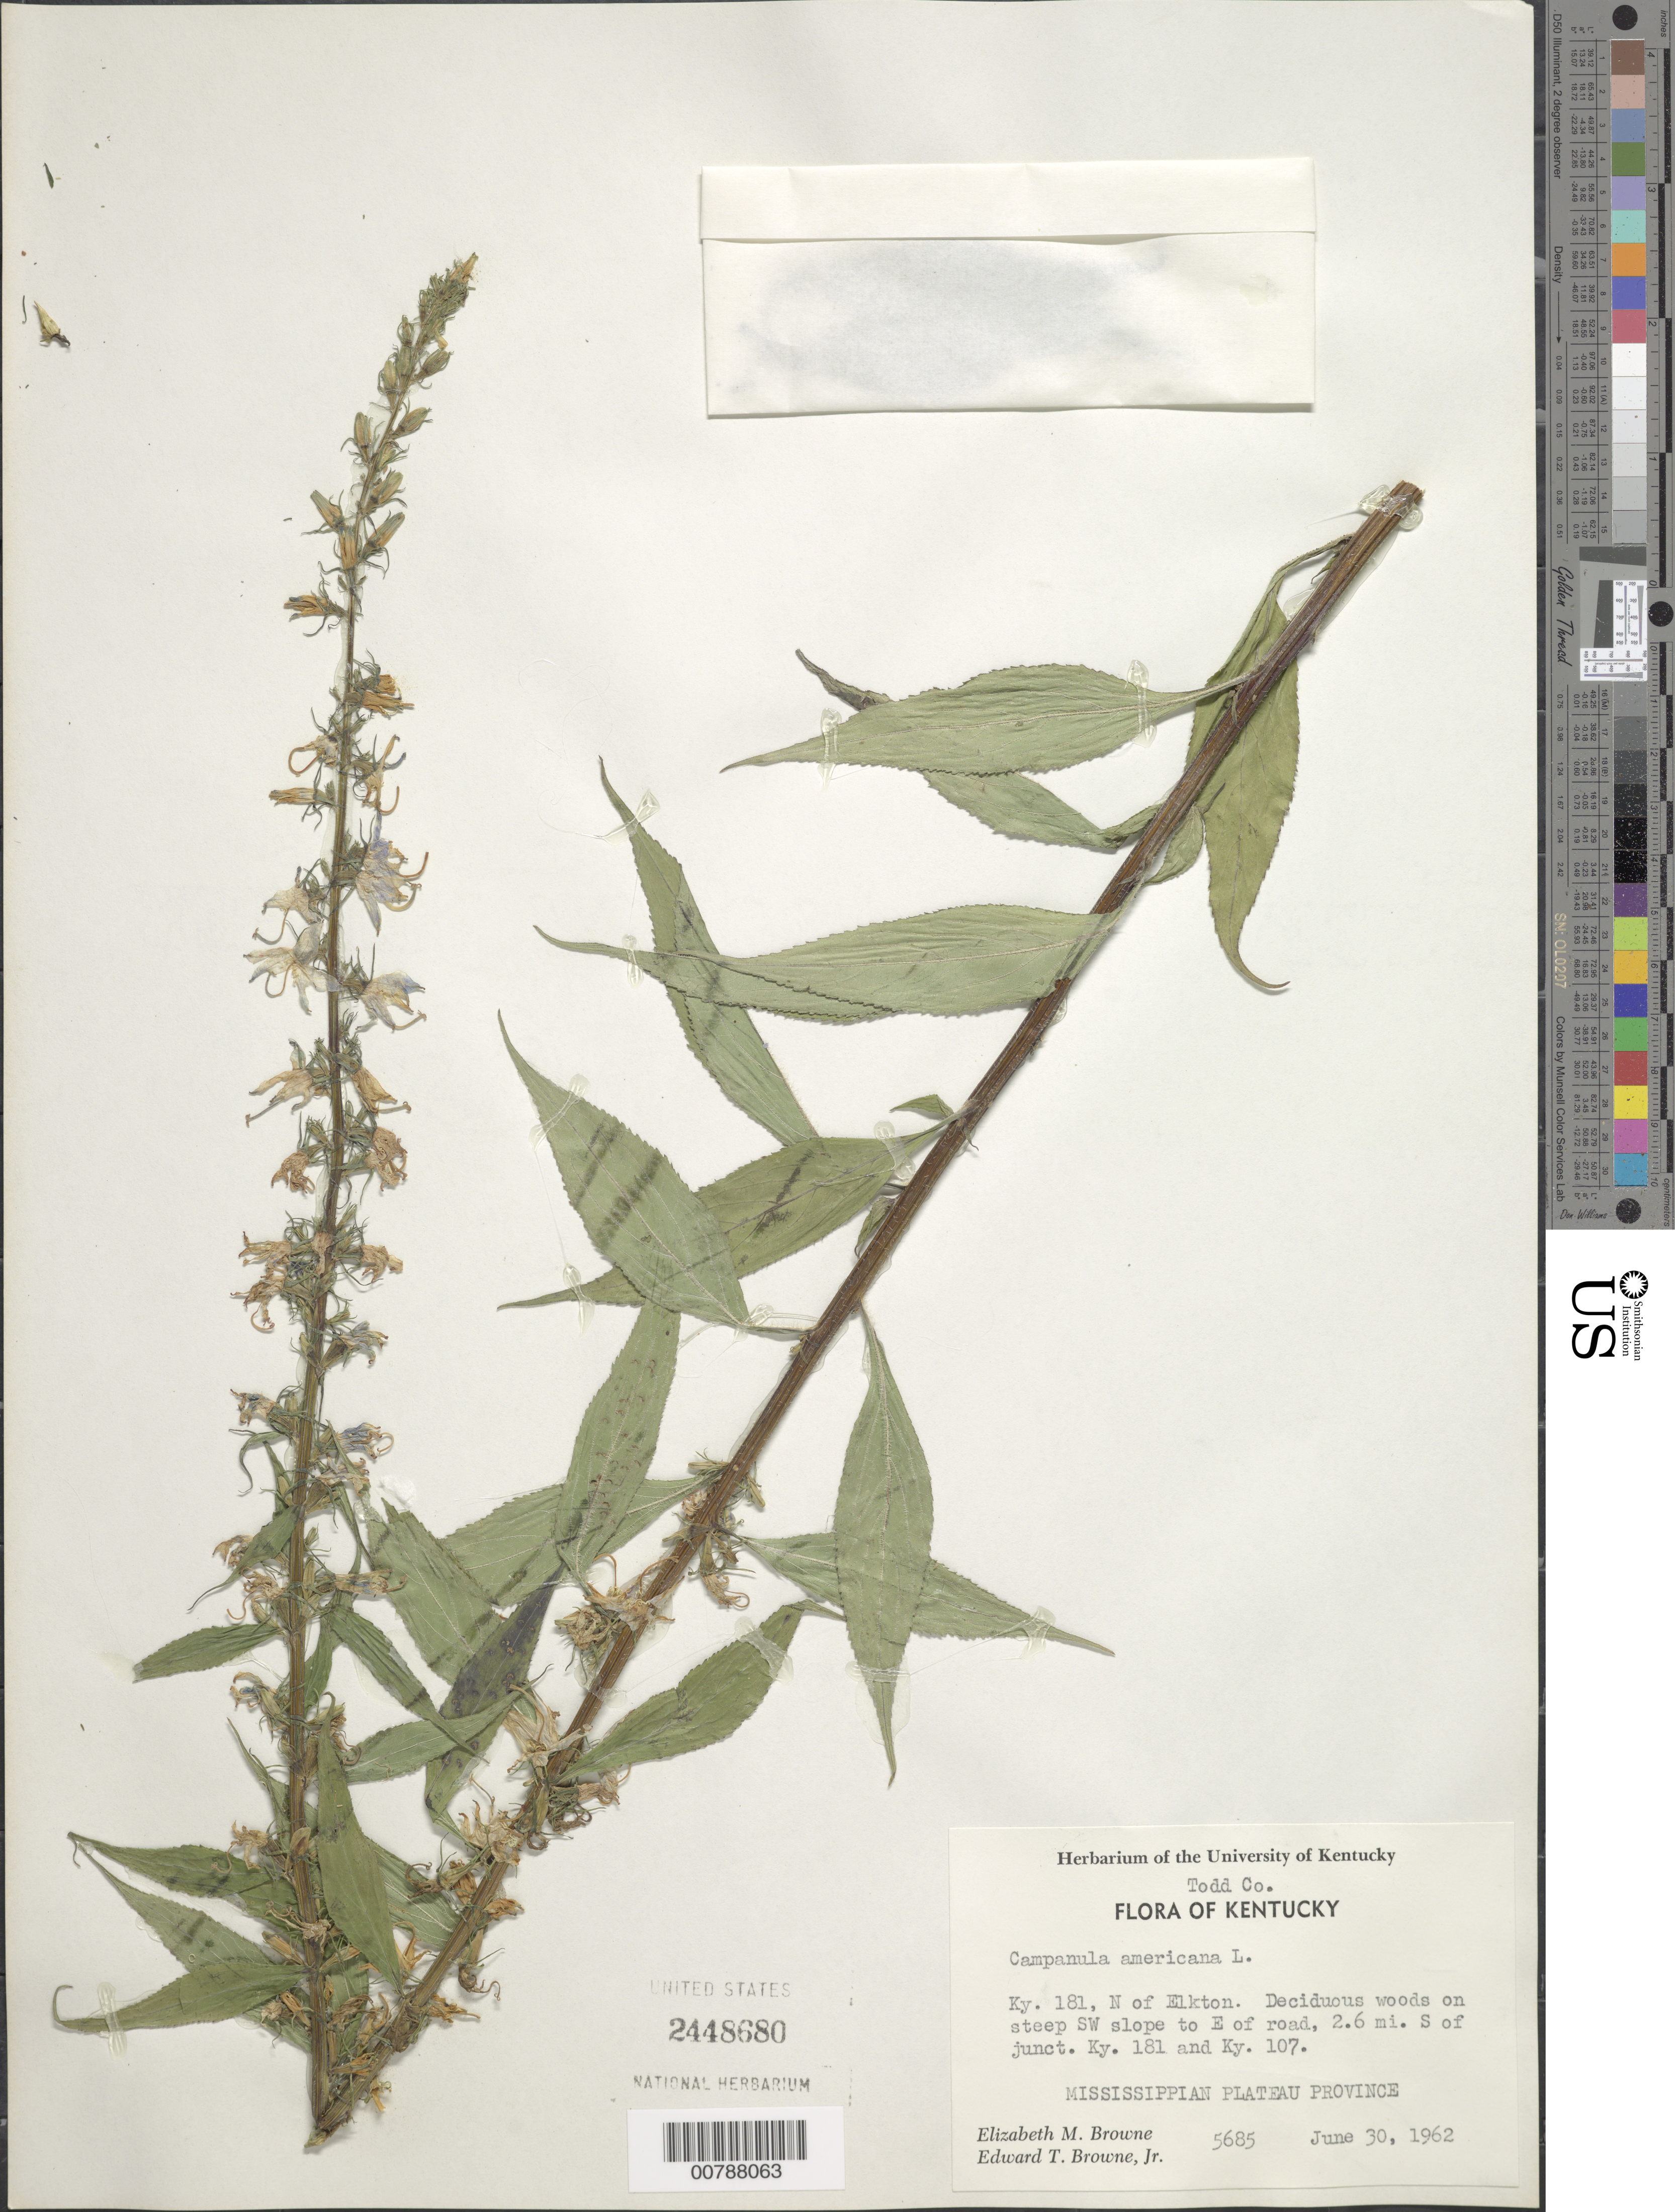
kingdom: Plantae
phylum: Tracheophyta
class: Magnoliopsida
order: Asterales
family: Campanulaceae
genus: Campanula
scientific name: Campanula americana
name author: L.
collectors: E. M. Browne & E. Browne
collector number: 5685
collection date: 1962-06-30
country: United States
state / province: Kentucky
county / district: Todd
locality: Ky. 181, N of Elkton. 2.6 mi. S of jct. Ky. 181 and Ky. 107. Mississippian Plateau Province.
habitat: Deciduous woods on steep slopes and cliffs to E of road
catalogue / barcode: US 2448680